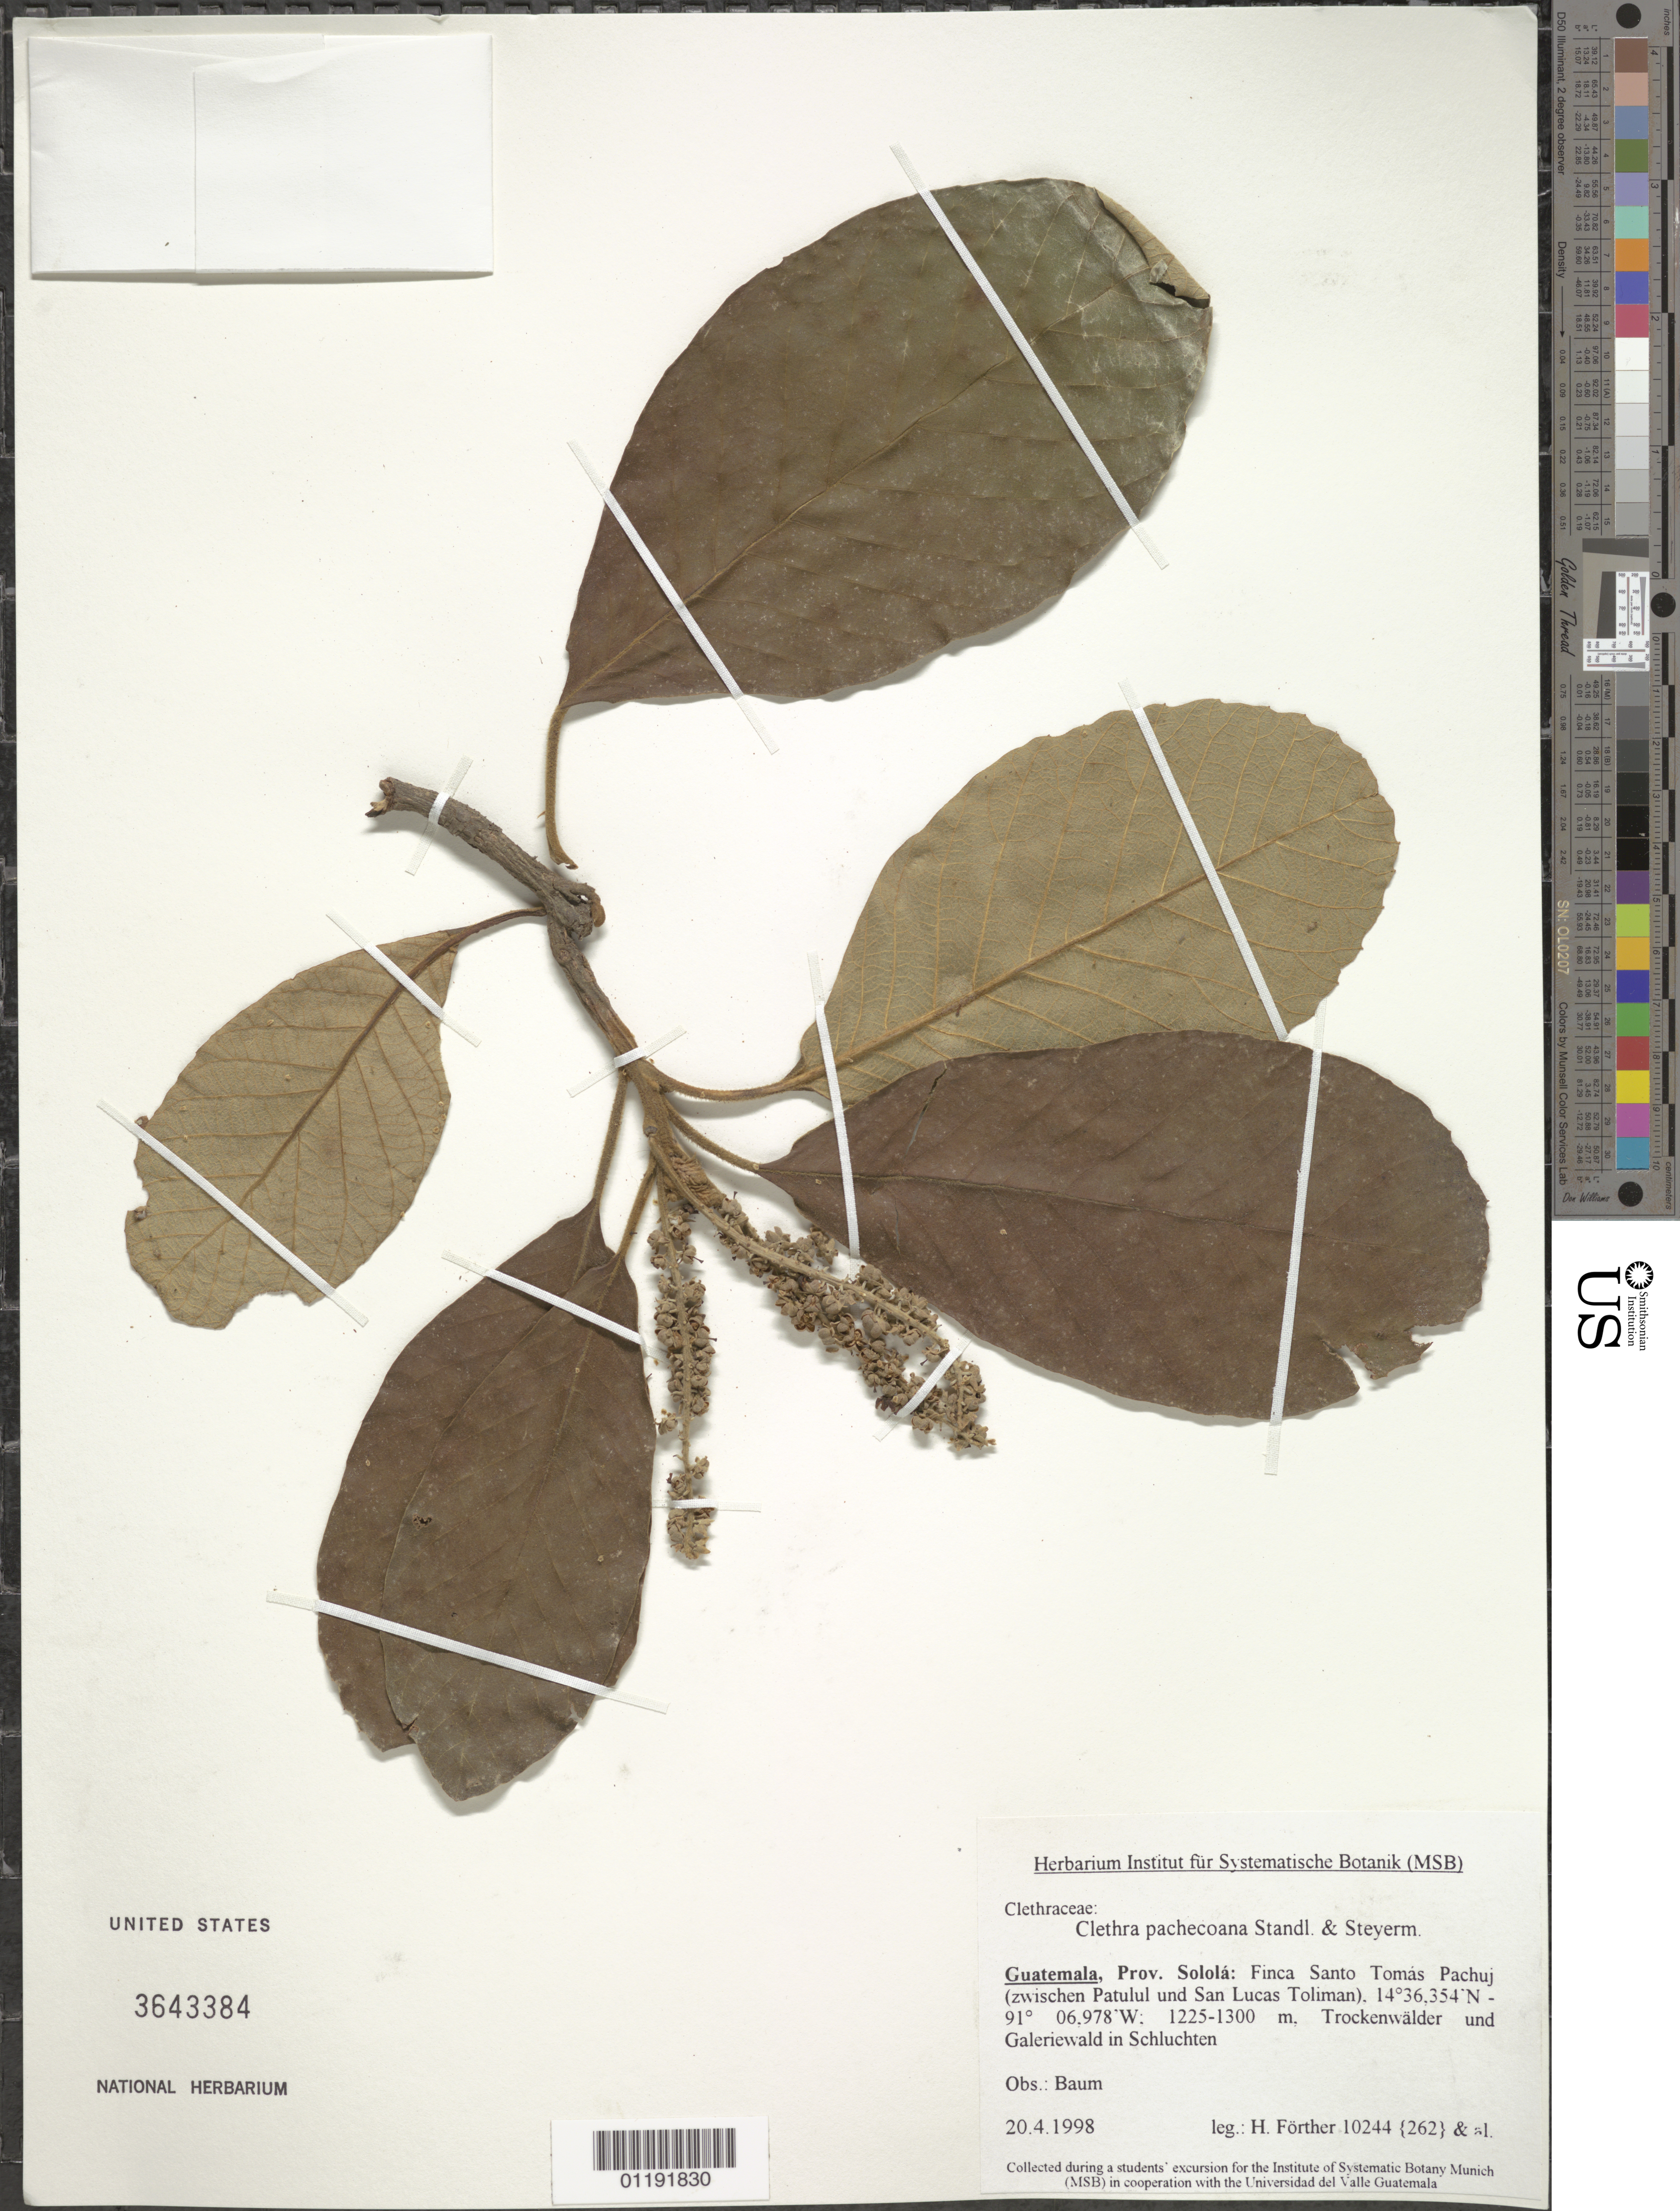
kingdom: Plantae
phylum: Tracheophyta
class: Magnoliopsida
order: Ericales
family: Clethraceae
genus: Clethra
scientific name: Clethra pachecoana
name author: Standl. & Steyerm.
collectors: H. Fôrther et al.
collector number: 10244 {262}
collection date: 1998-04-20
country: Guatemala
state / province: Sololá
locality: Finca Santo Tomas Pachuj, between Patulul and San Lucas Toliman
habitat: Dry forests and canyons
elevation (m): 1225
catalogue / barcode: US 3643384